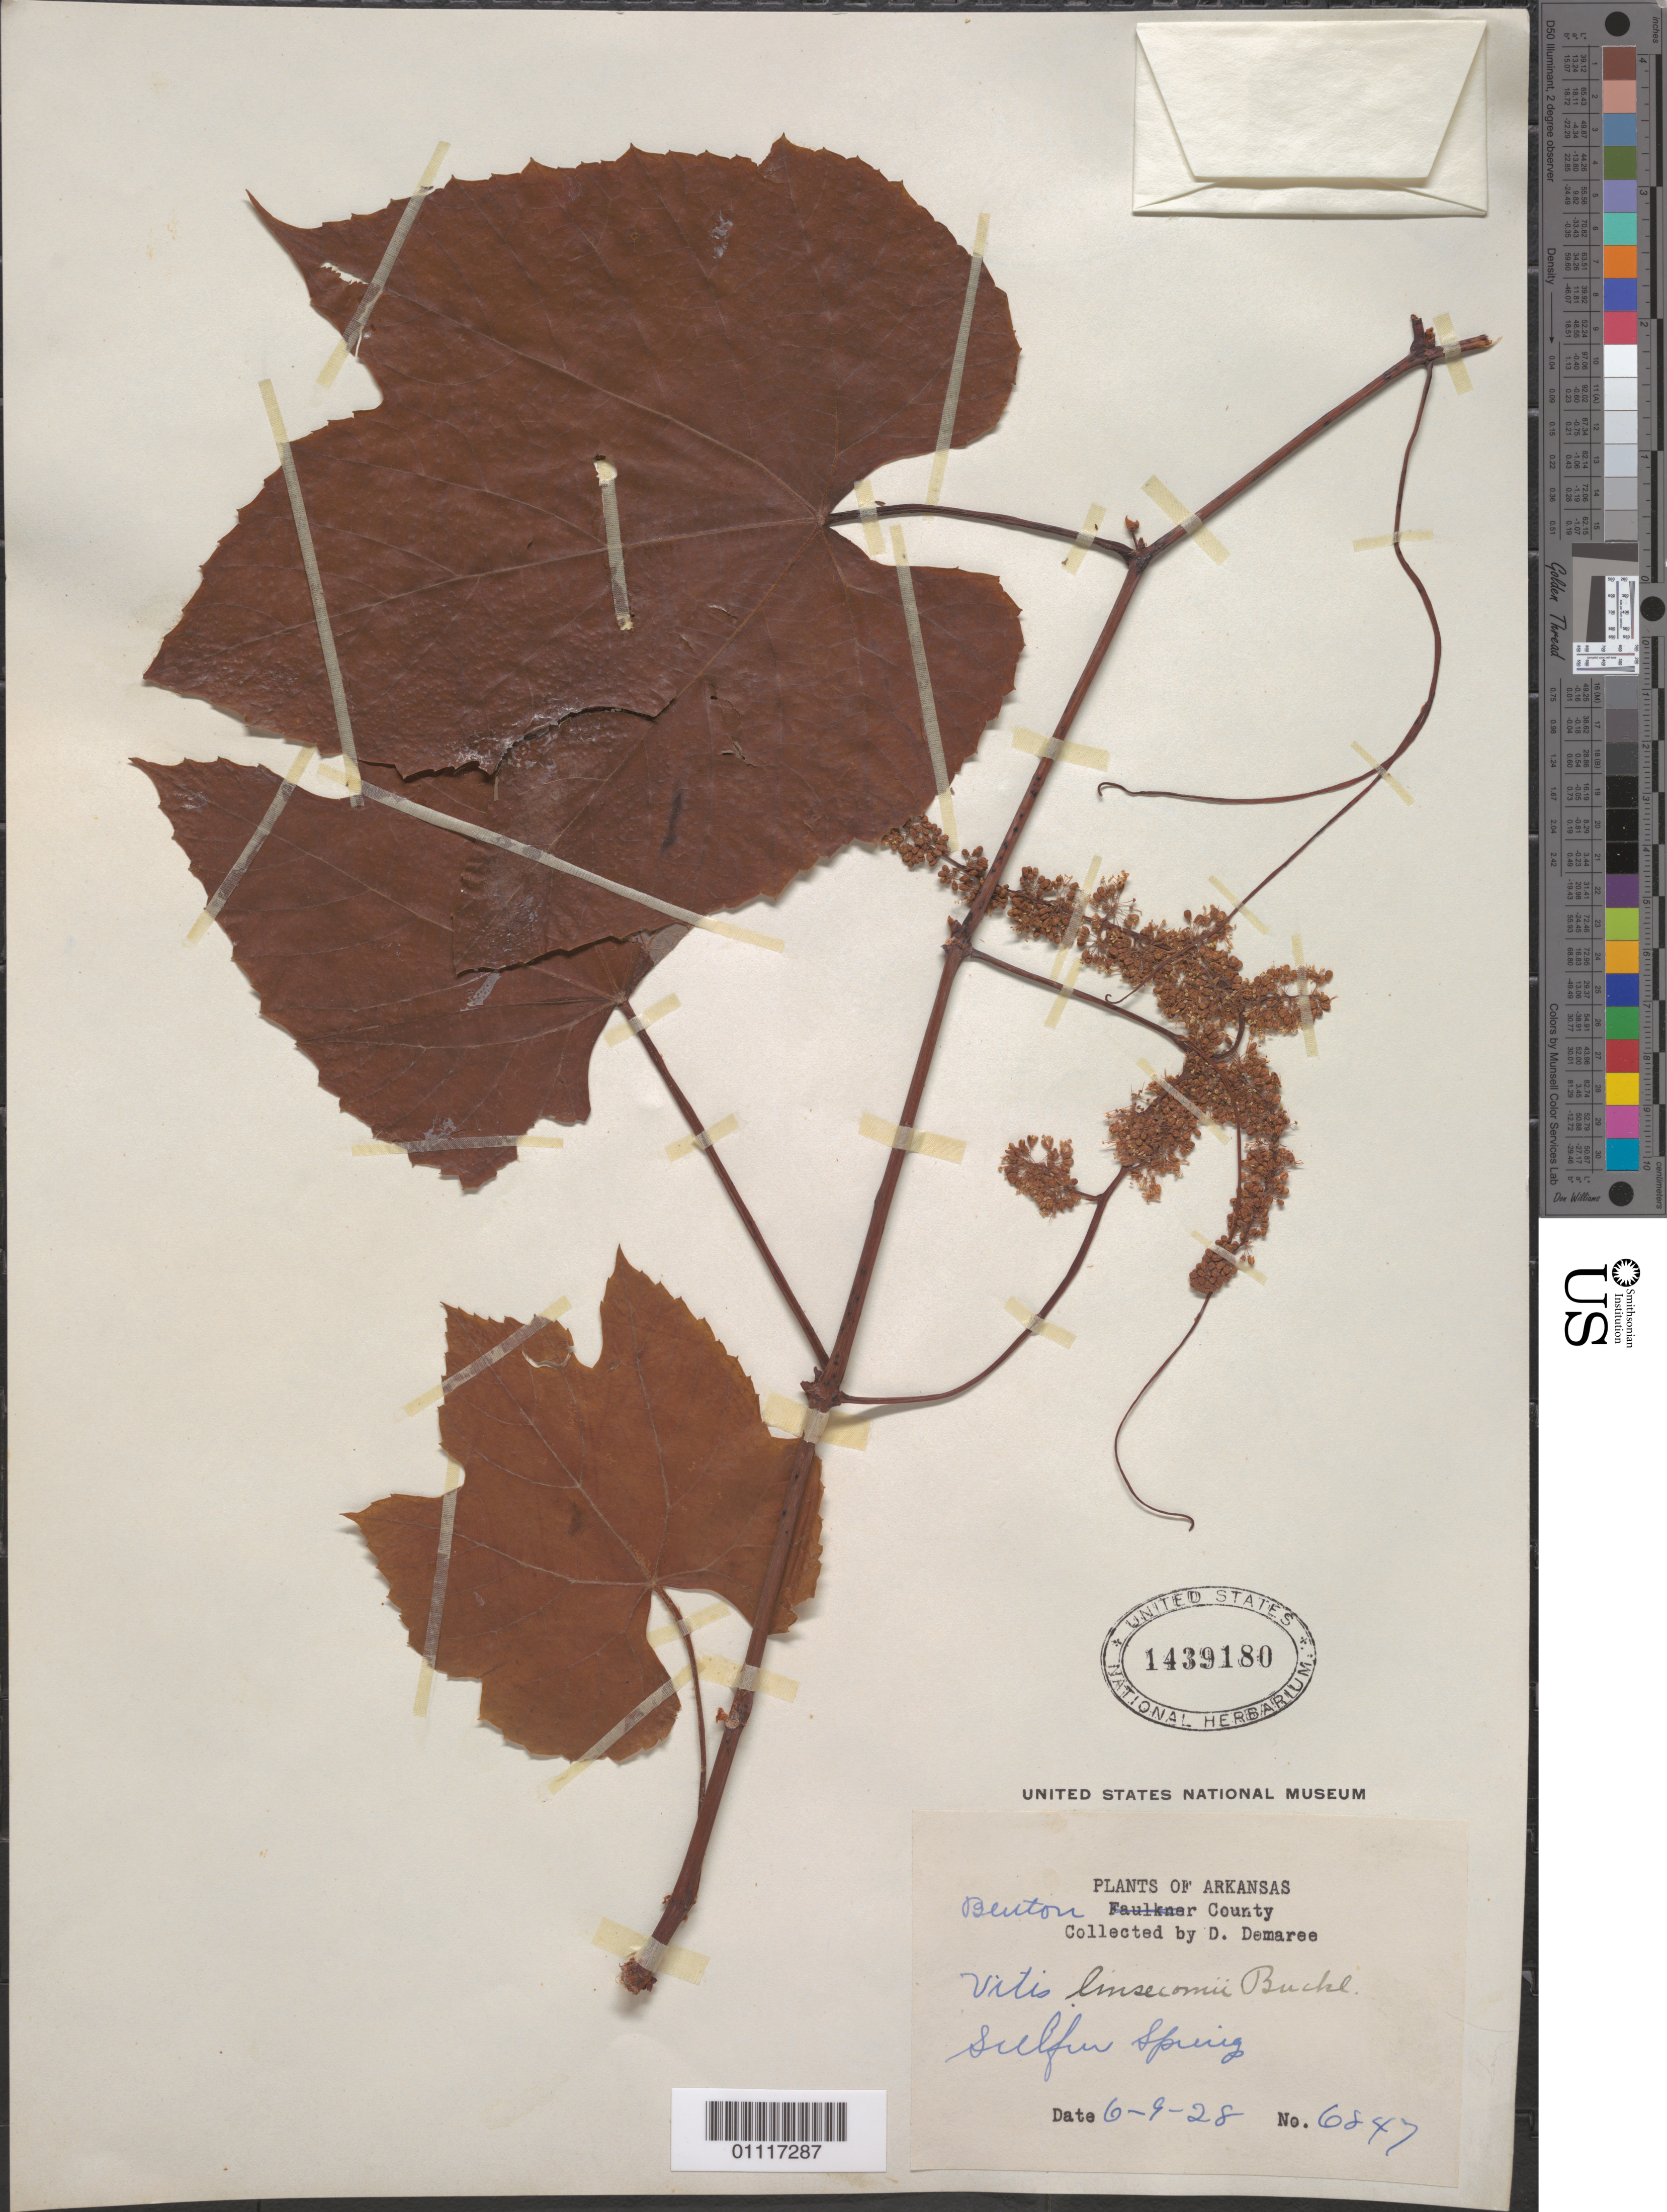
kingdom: Plantae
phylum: Tracheophyta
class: Magnoliopsida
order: Vitales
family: Vitaceae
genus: Vitis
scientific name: Vitis linsecomii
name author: Buckley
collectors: D. Demaree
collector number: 6847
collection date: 1928-06-09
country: United States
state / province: Arkansas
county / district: Beuton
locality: Sulfur Spring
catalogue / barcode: US 1439180